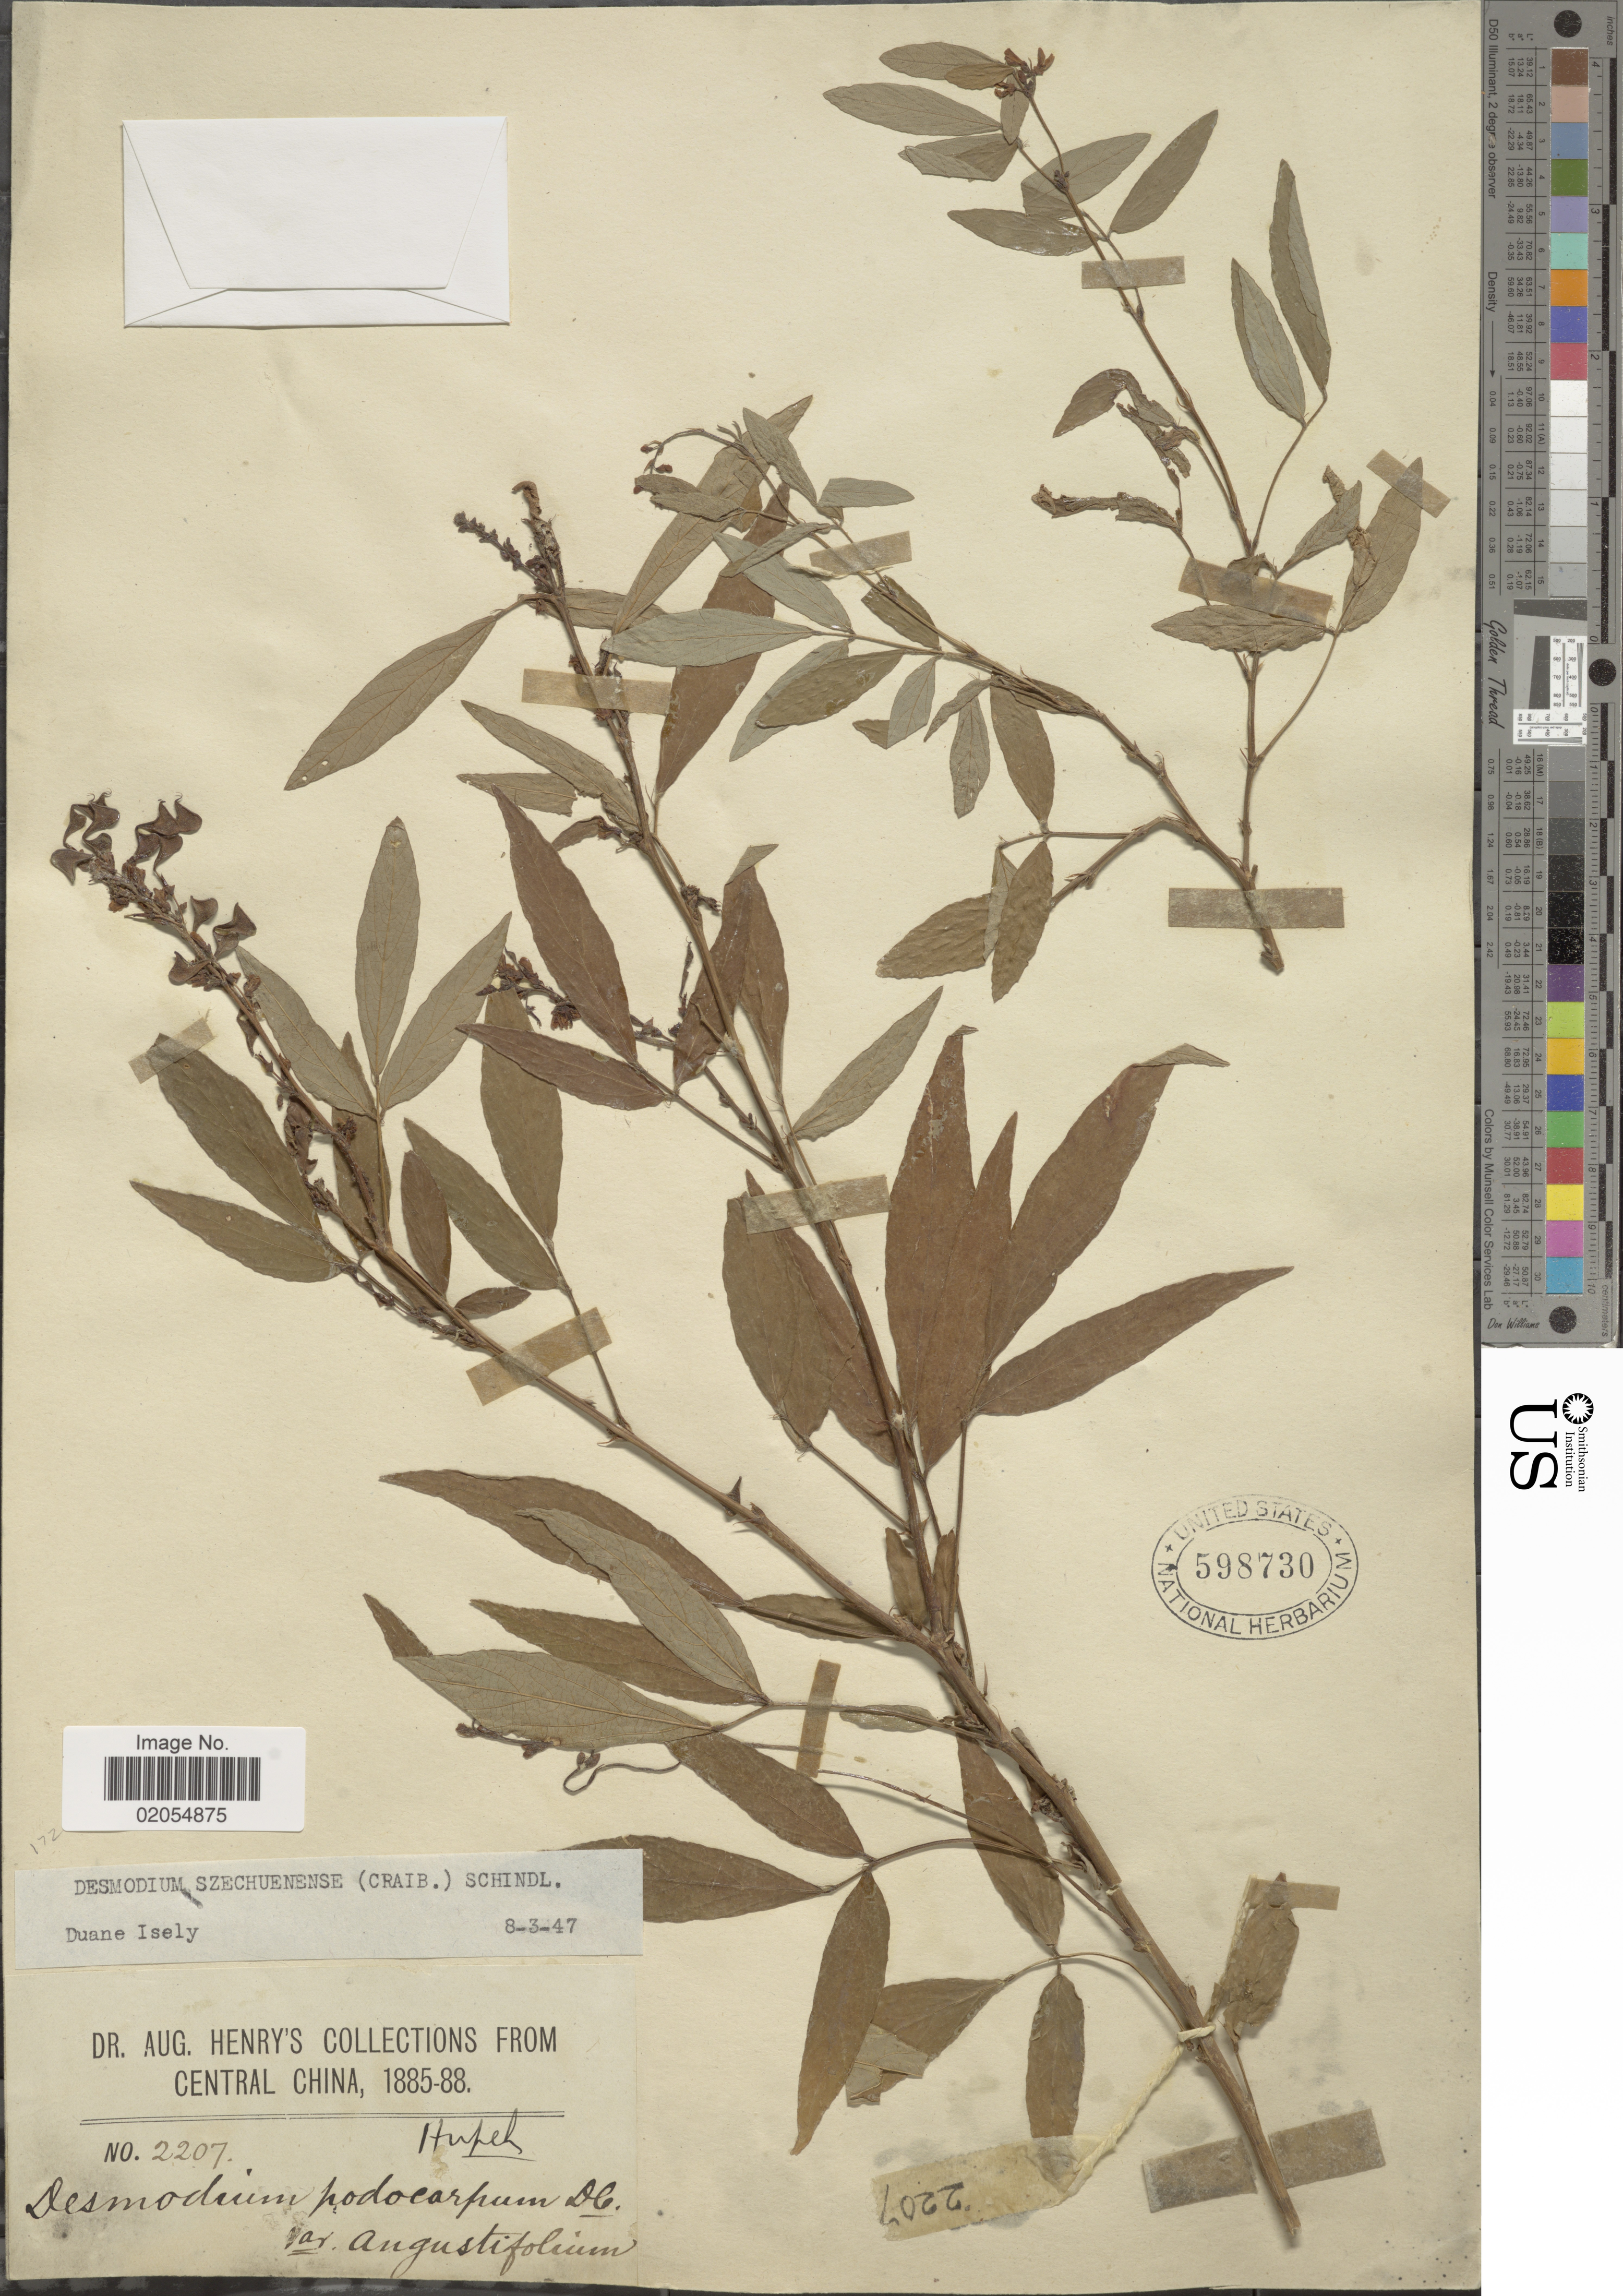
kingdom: Plantae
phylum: Tracheophyta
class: Magnoliopsida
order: Fabales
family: Fabaceae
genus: Hylodesmum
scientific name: Hylodesmum podocarpum subsp. szechuenense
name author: (Craib) H. Ohashi & R.R. Mill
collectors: A. Henry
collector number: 2207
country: China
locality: Central China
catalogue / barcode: US 598730